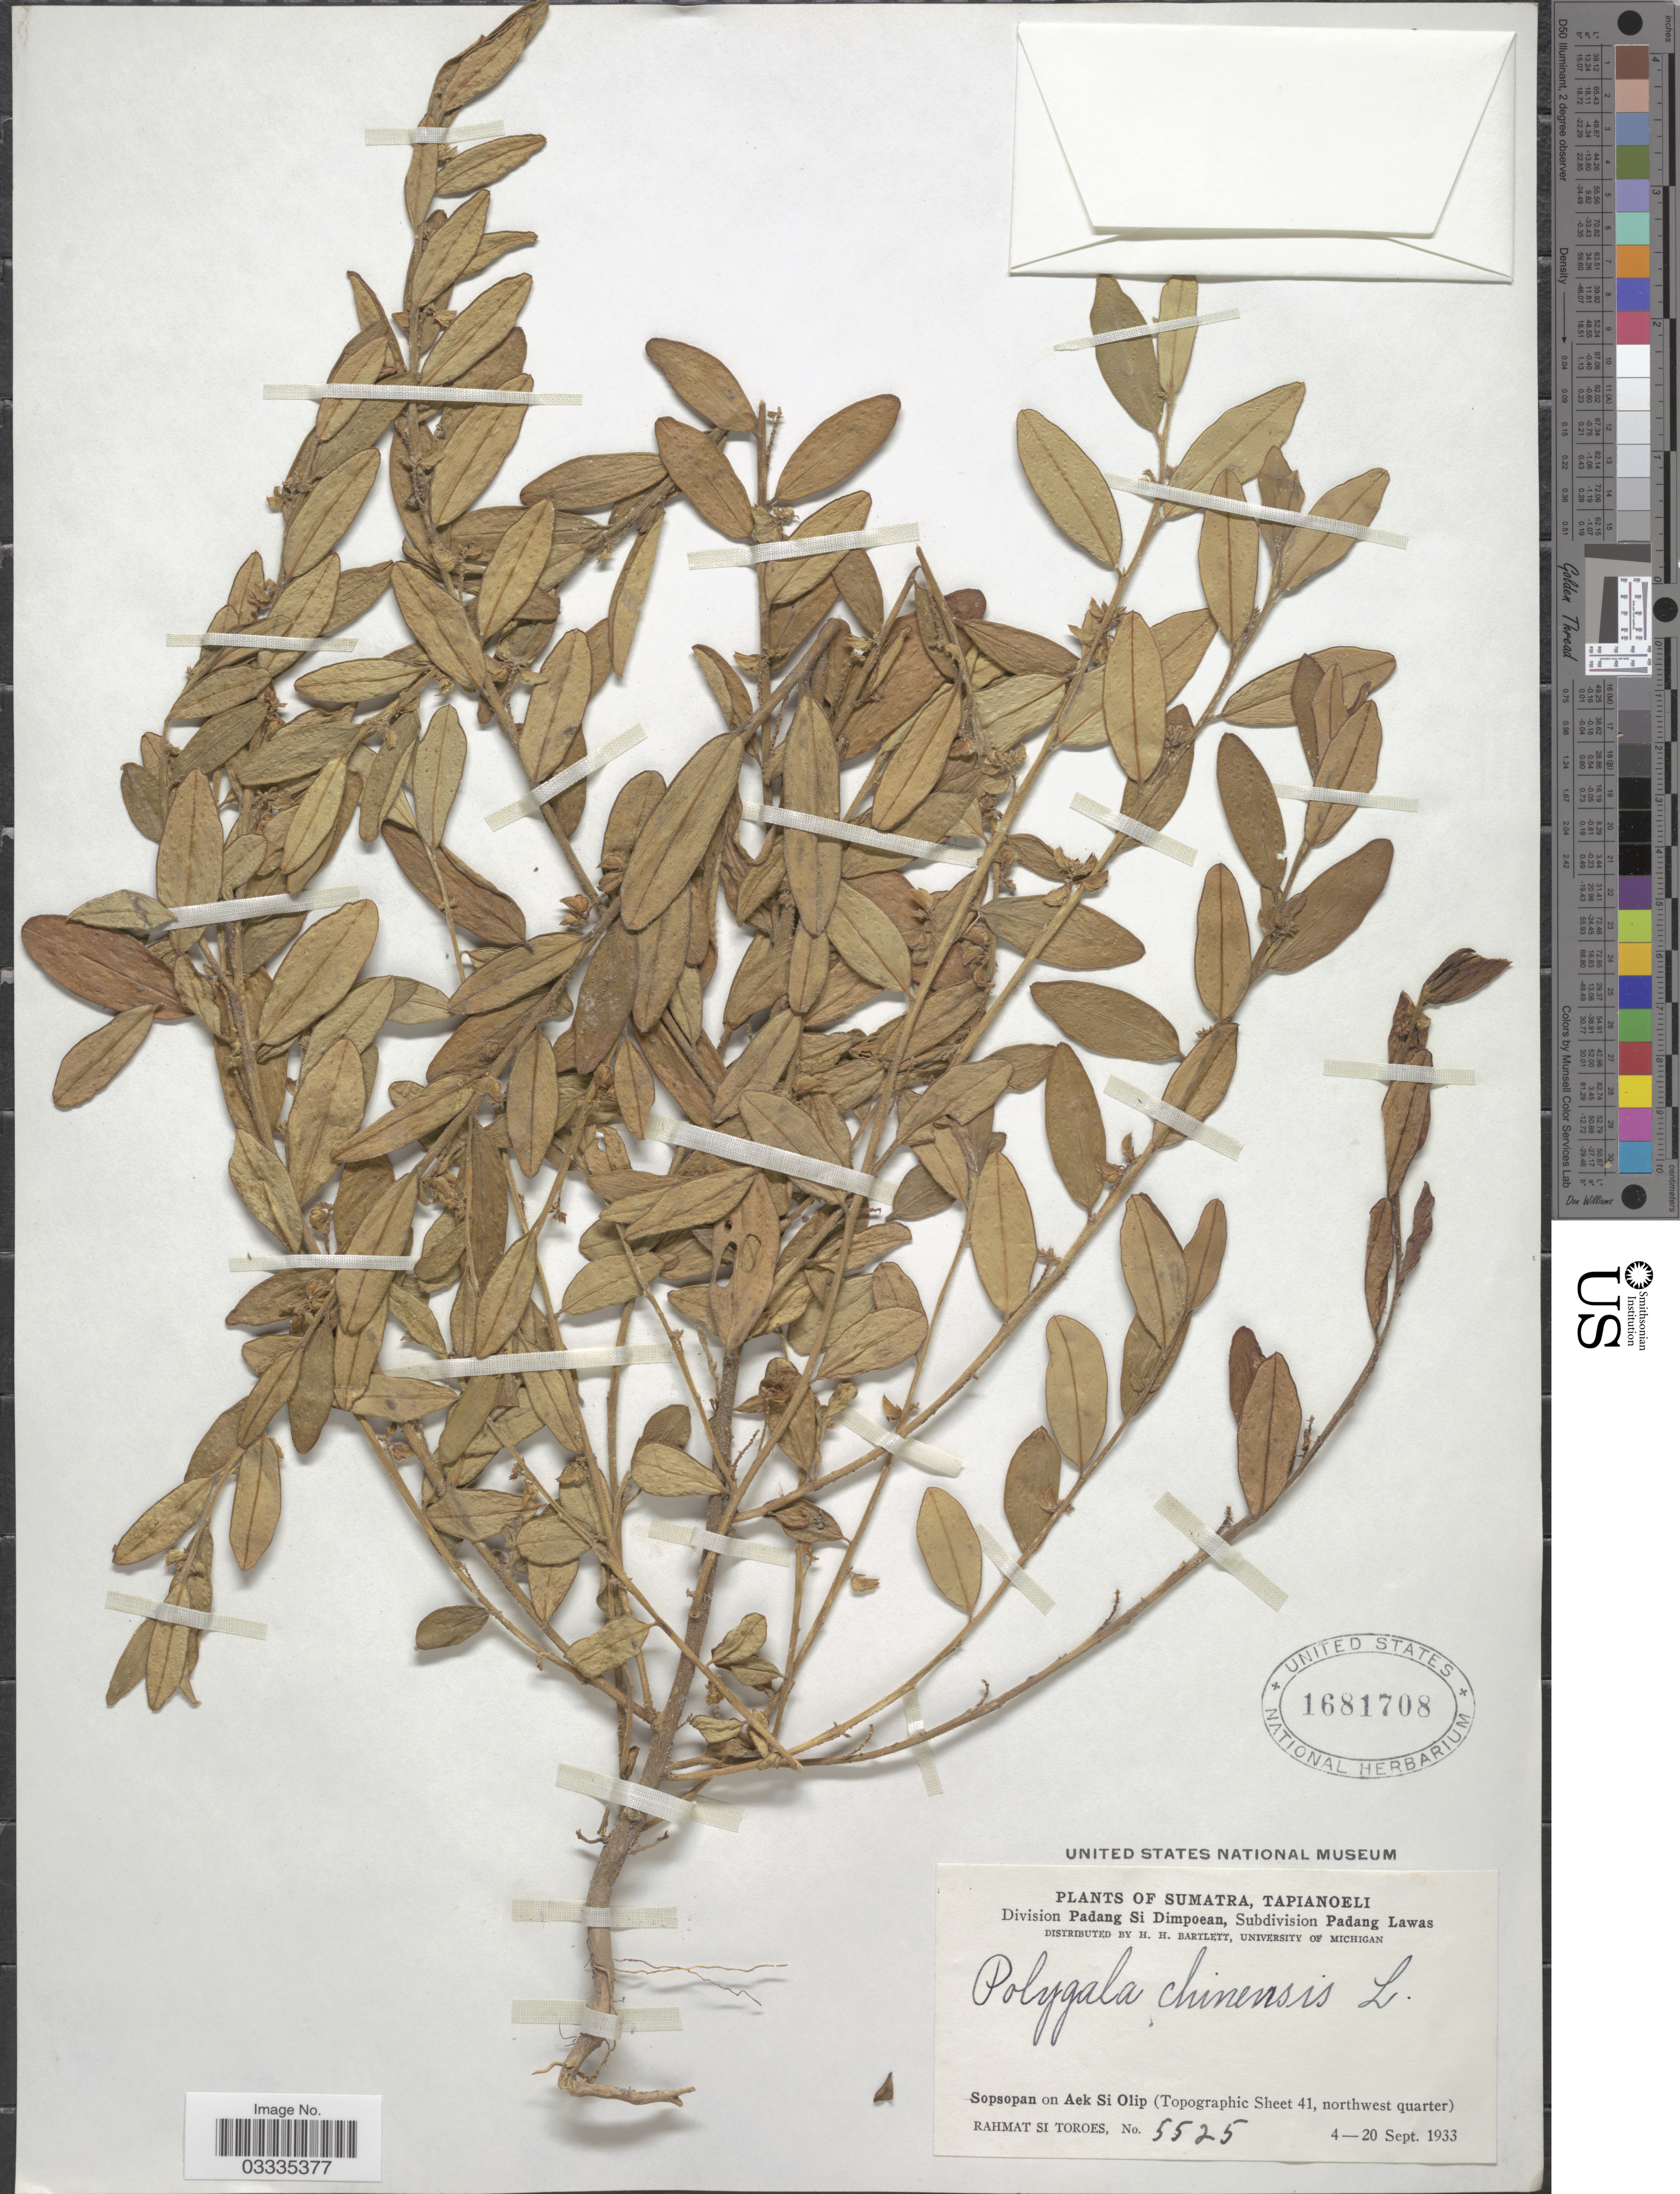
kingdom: Plantae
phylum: Tracheophyta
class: Magnoliopsida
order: Fabales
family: Polygalaceae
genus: Polygala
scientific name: Polygala chinensis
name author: L.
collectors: Rahmat Si Boeea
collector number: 5525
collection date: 1933-09-04/1933-09-20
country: Indonesia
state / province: Sumatra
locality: Tapianoeli, Division Padang Si Dimpoean, Subdivision Padang Lawas. Sopsopan on Aek Olip (Topographic Sheet 41, northwest quarter)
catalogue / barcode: US 1681708